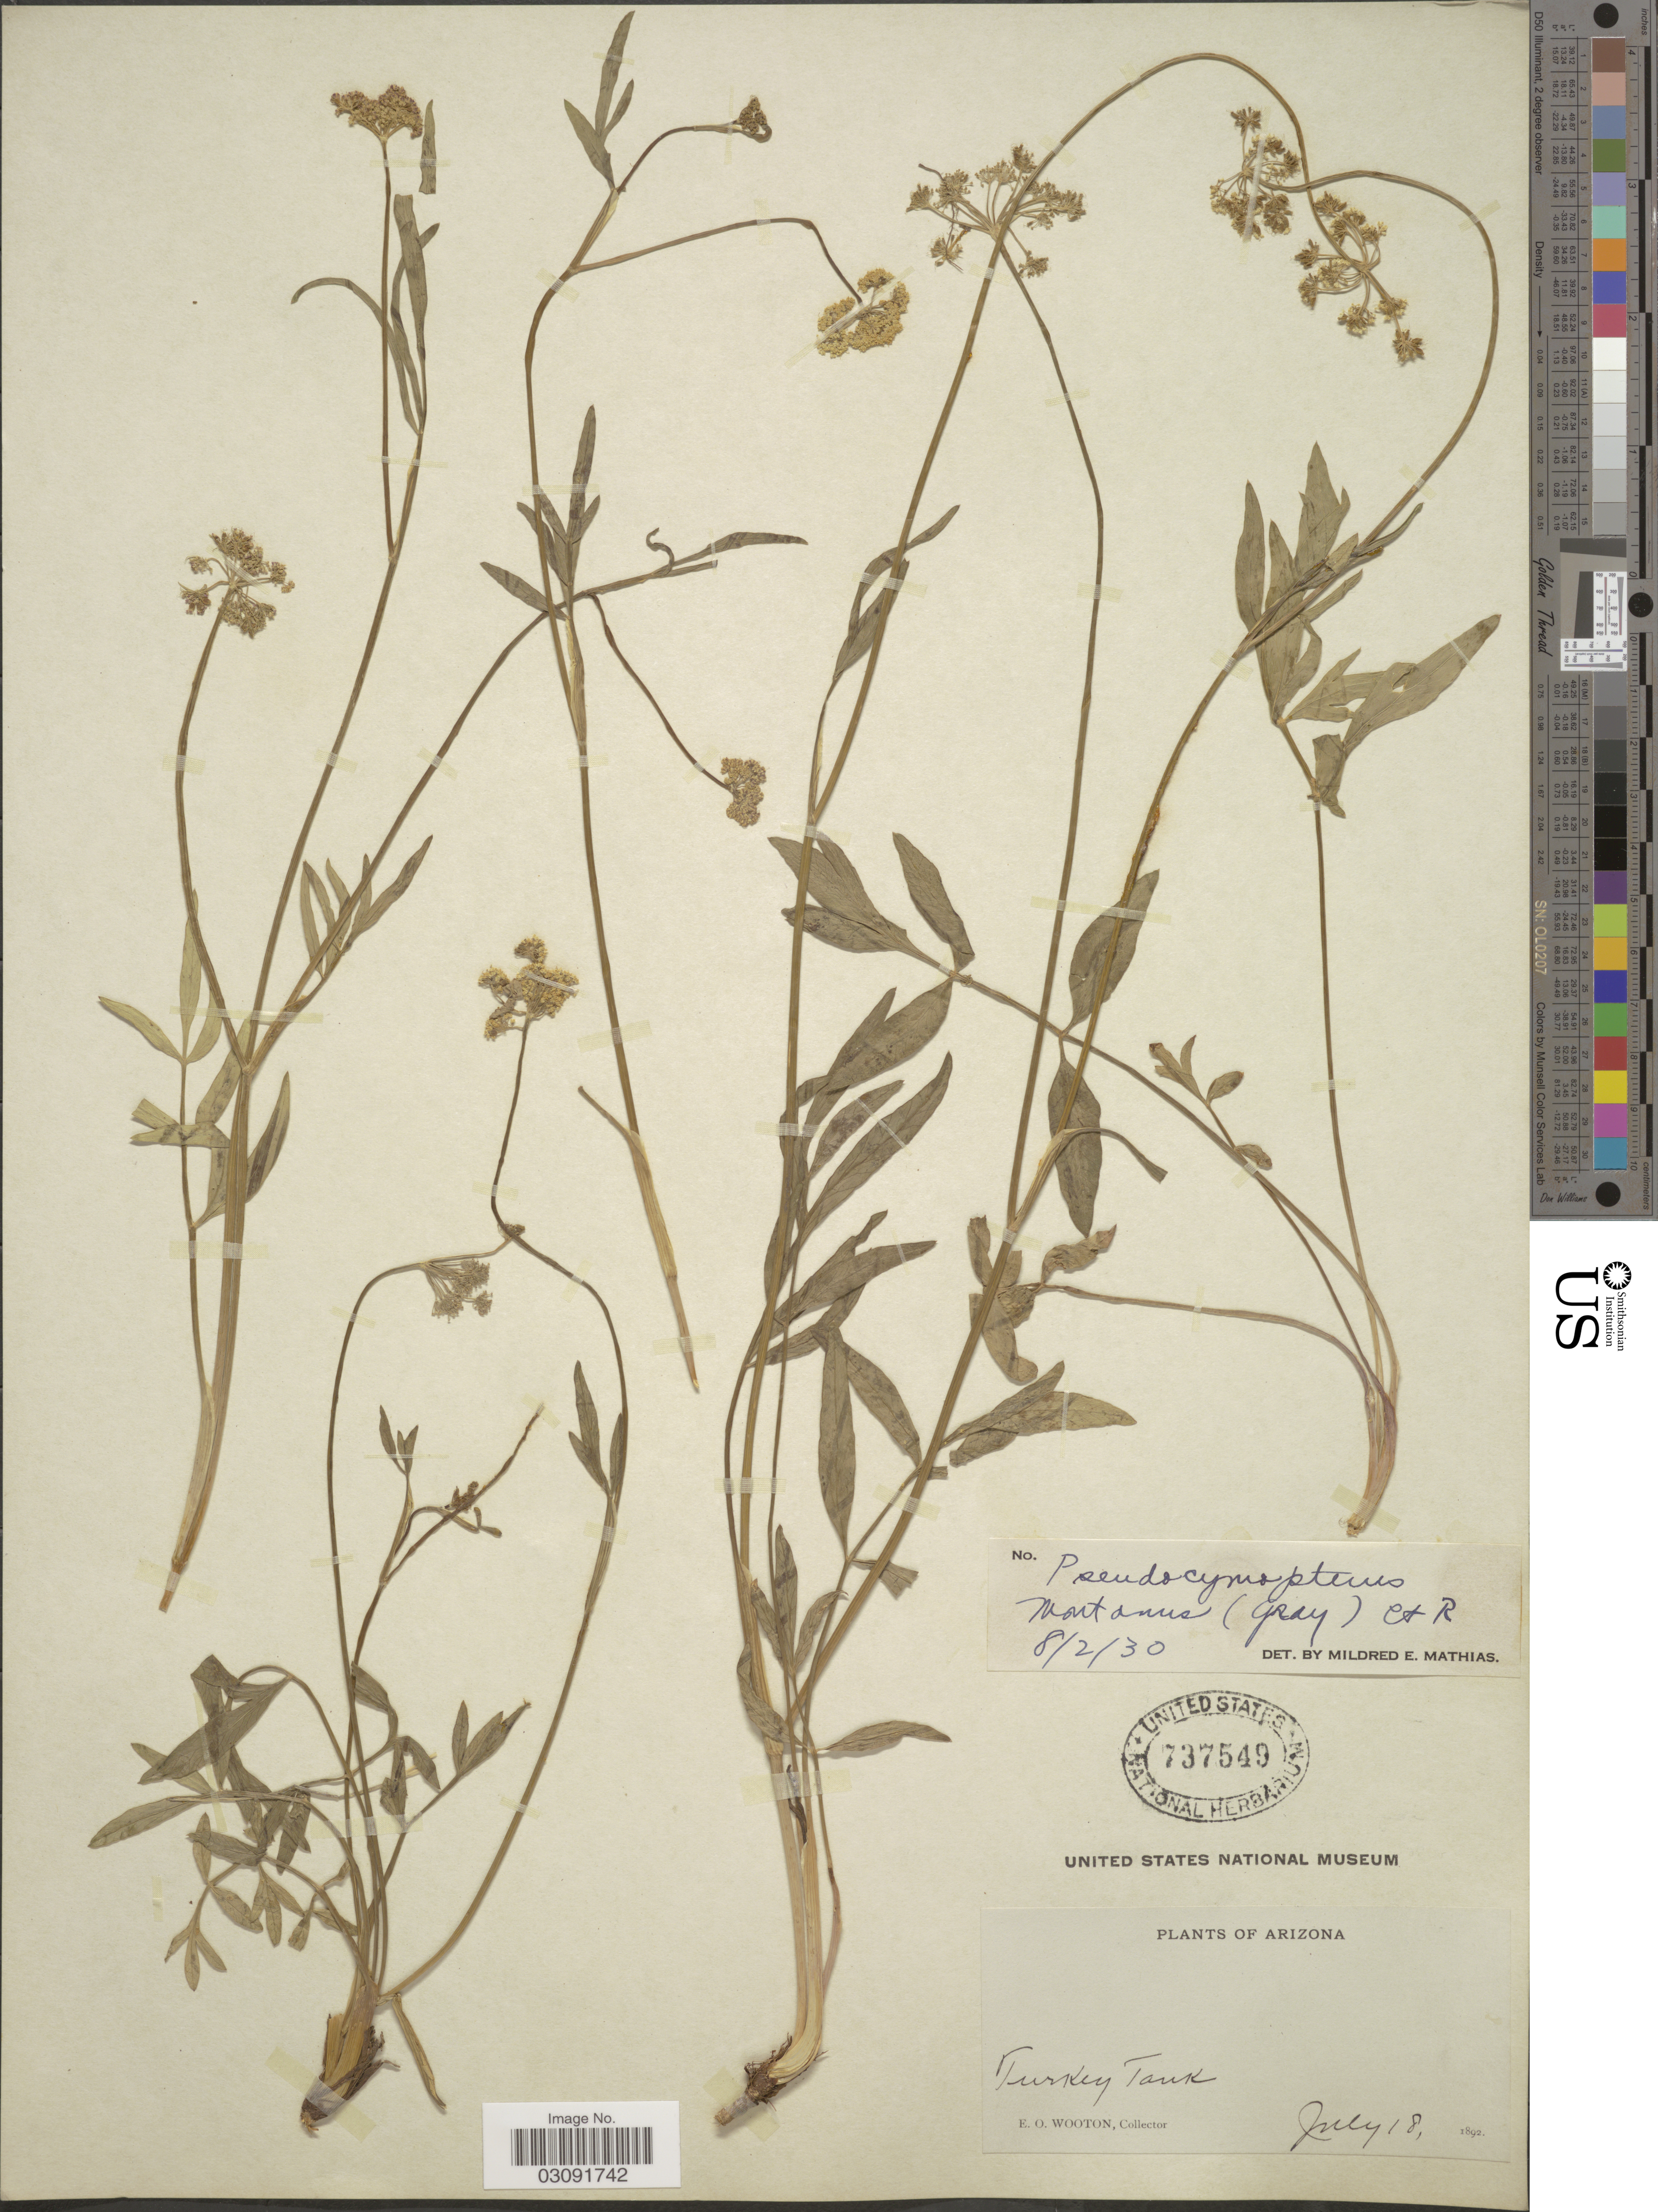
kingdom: Plantae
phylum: Tracheophyta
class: Magnoliopsida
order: Apiales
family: Apiaceae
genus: Pseudocymopterus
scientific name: Pseudocymopterus montanus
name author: (A. Gray) J.M. Coult. & Rose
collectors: E. O. Wooton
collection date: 1892-07-18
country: United States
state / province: Arizona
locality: Turkey Tank.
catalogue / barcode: US 737549